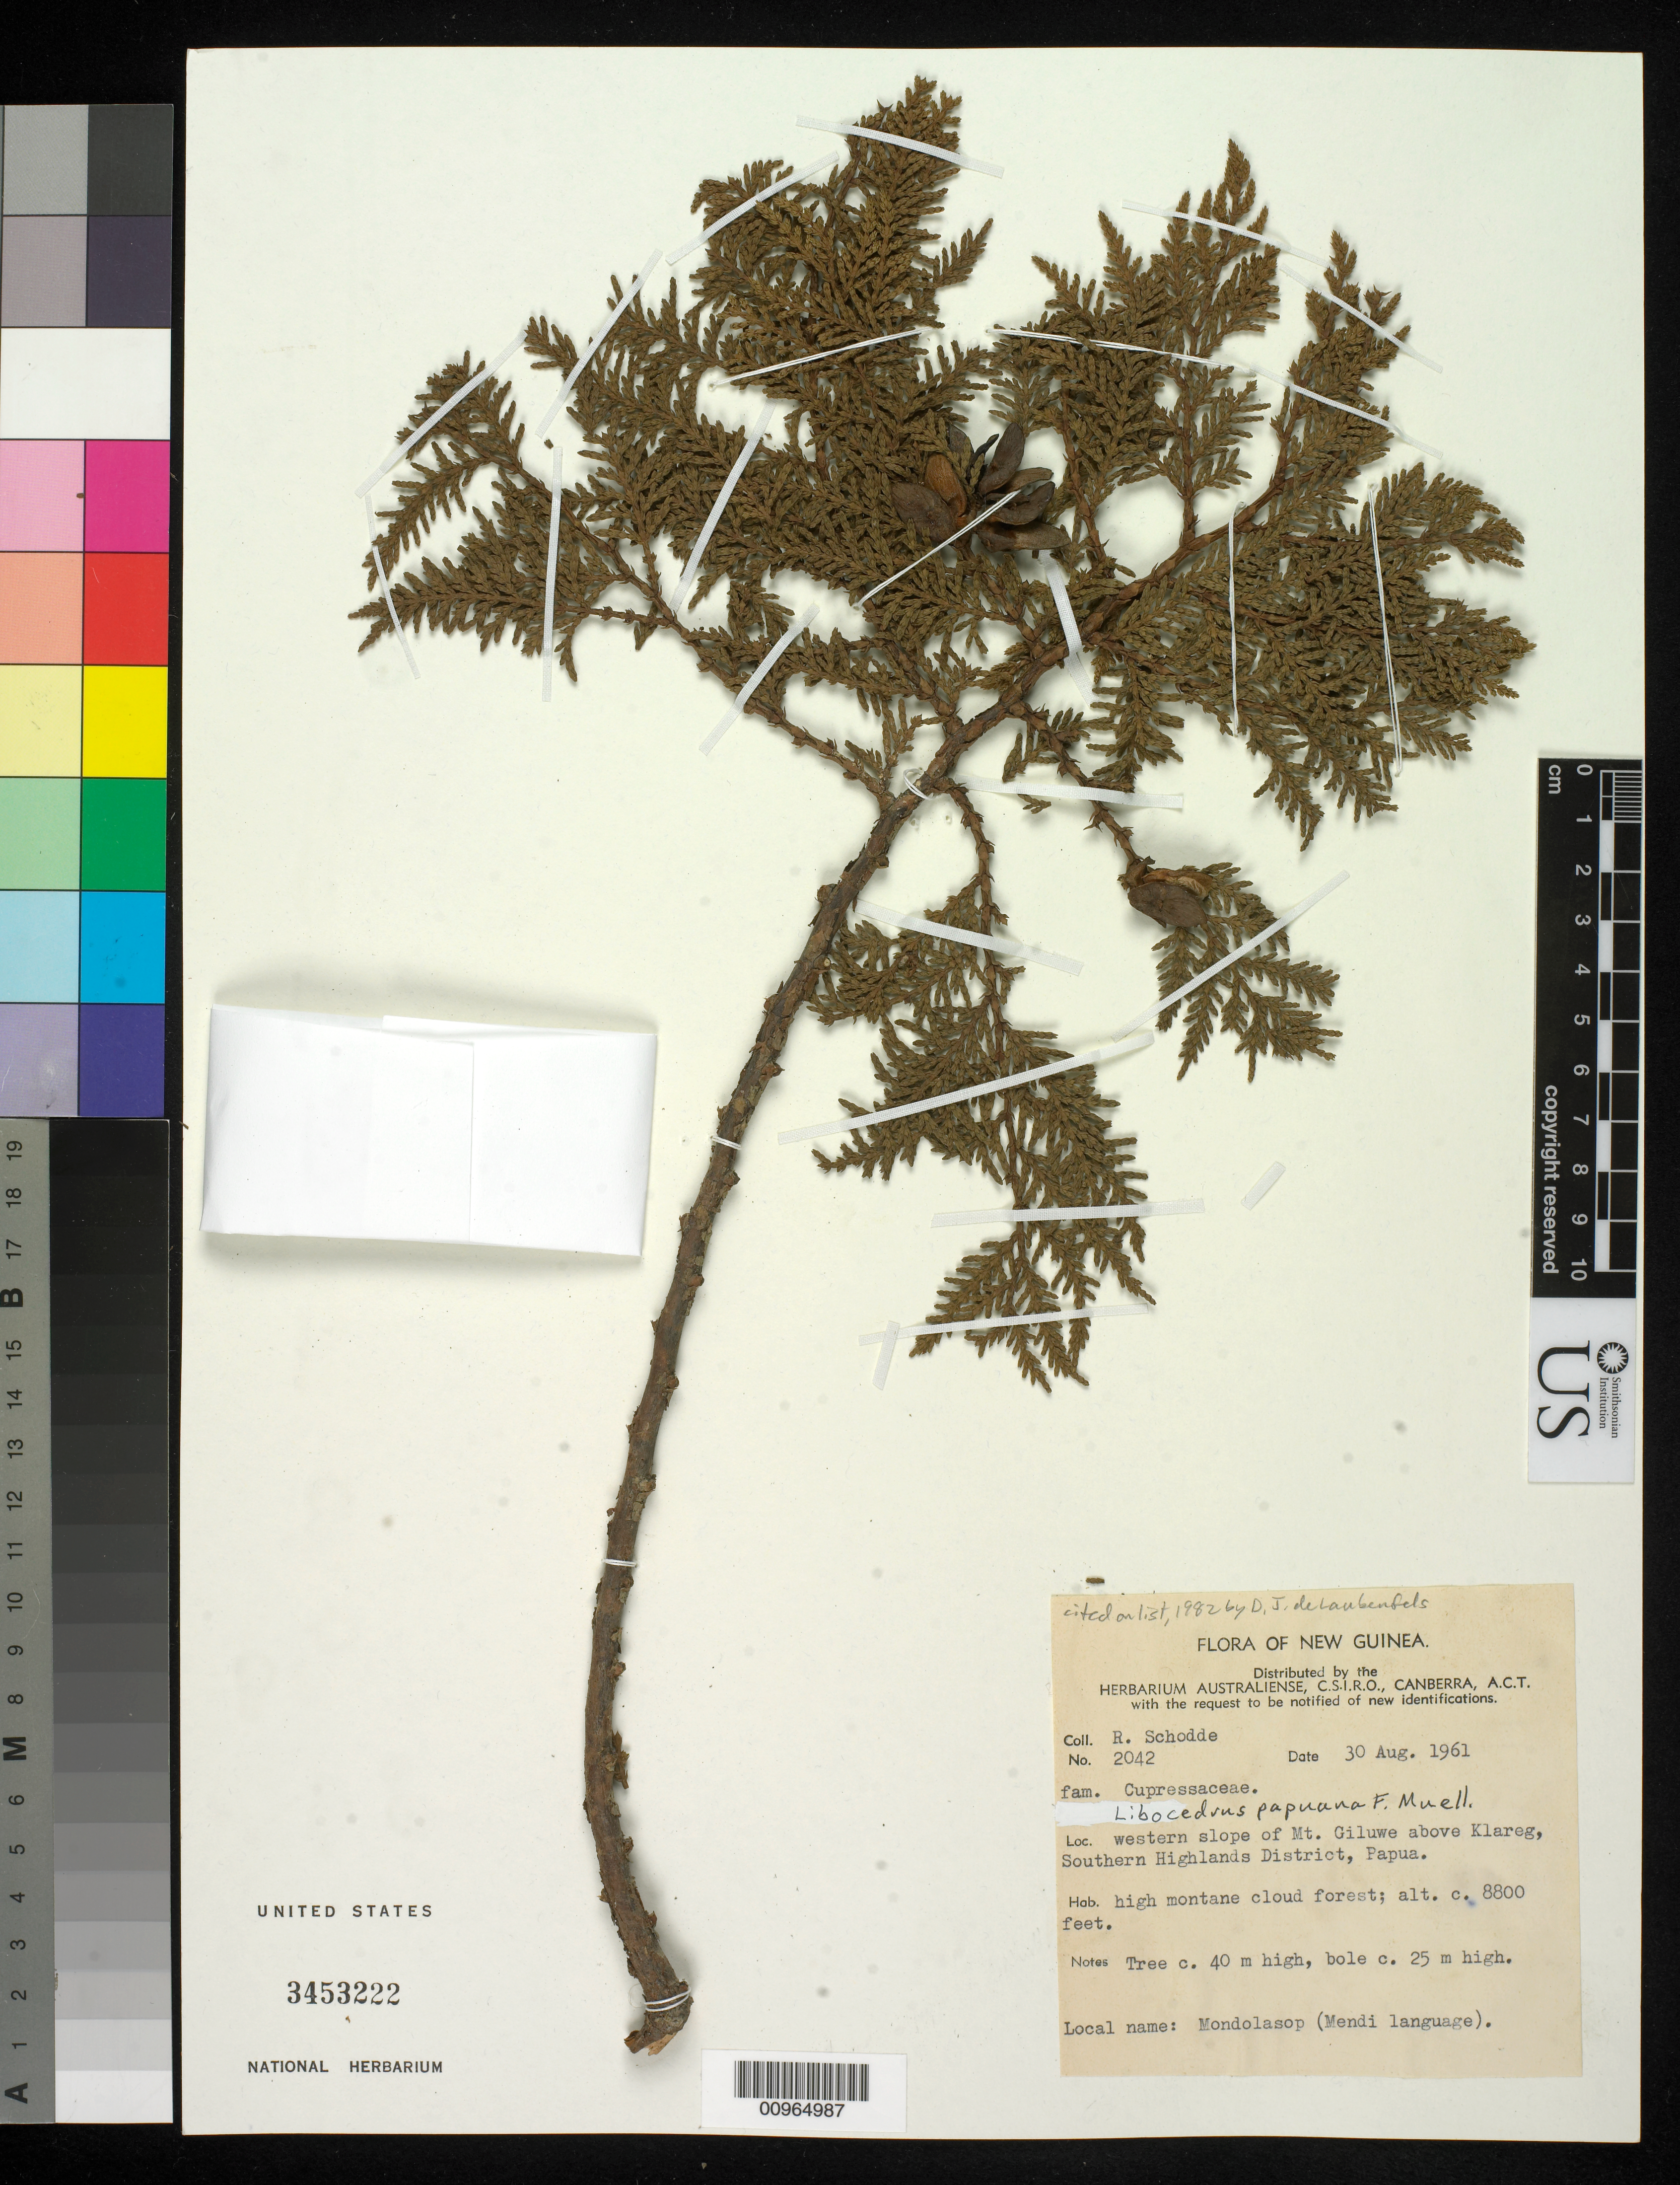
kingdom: Plantae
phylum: Tracheophyta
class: Pinopsida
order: Pinales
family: Cupressaceae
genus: Libocedrus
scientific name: Libocedrus papuana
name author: F. Muell.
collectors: R. Schodde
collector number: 2042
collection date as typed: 30 Aug 1961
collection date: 1961-08-30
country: Papua New Guinea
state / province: Southern Highlands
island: New Guinea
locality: Western slope of Mt. Giluwe, above Klareg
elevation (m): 2682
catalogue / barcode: US 3453222